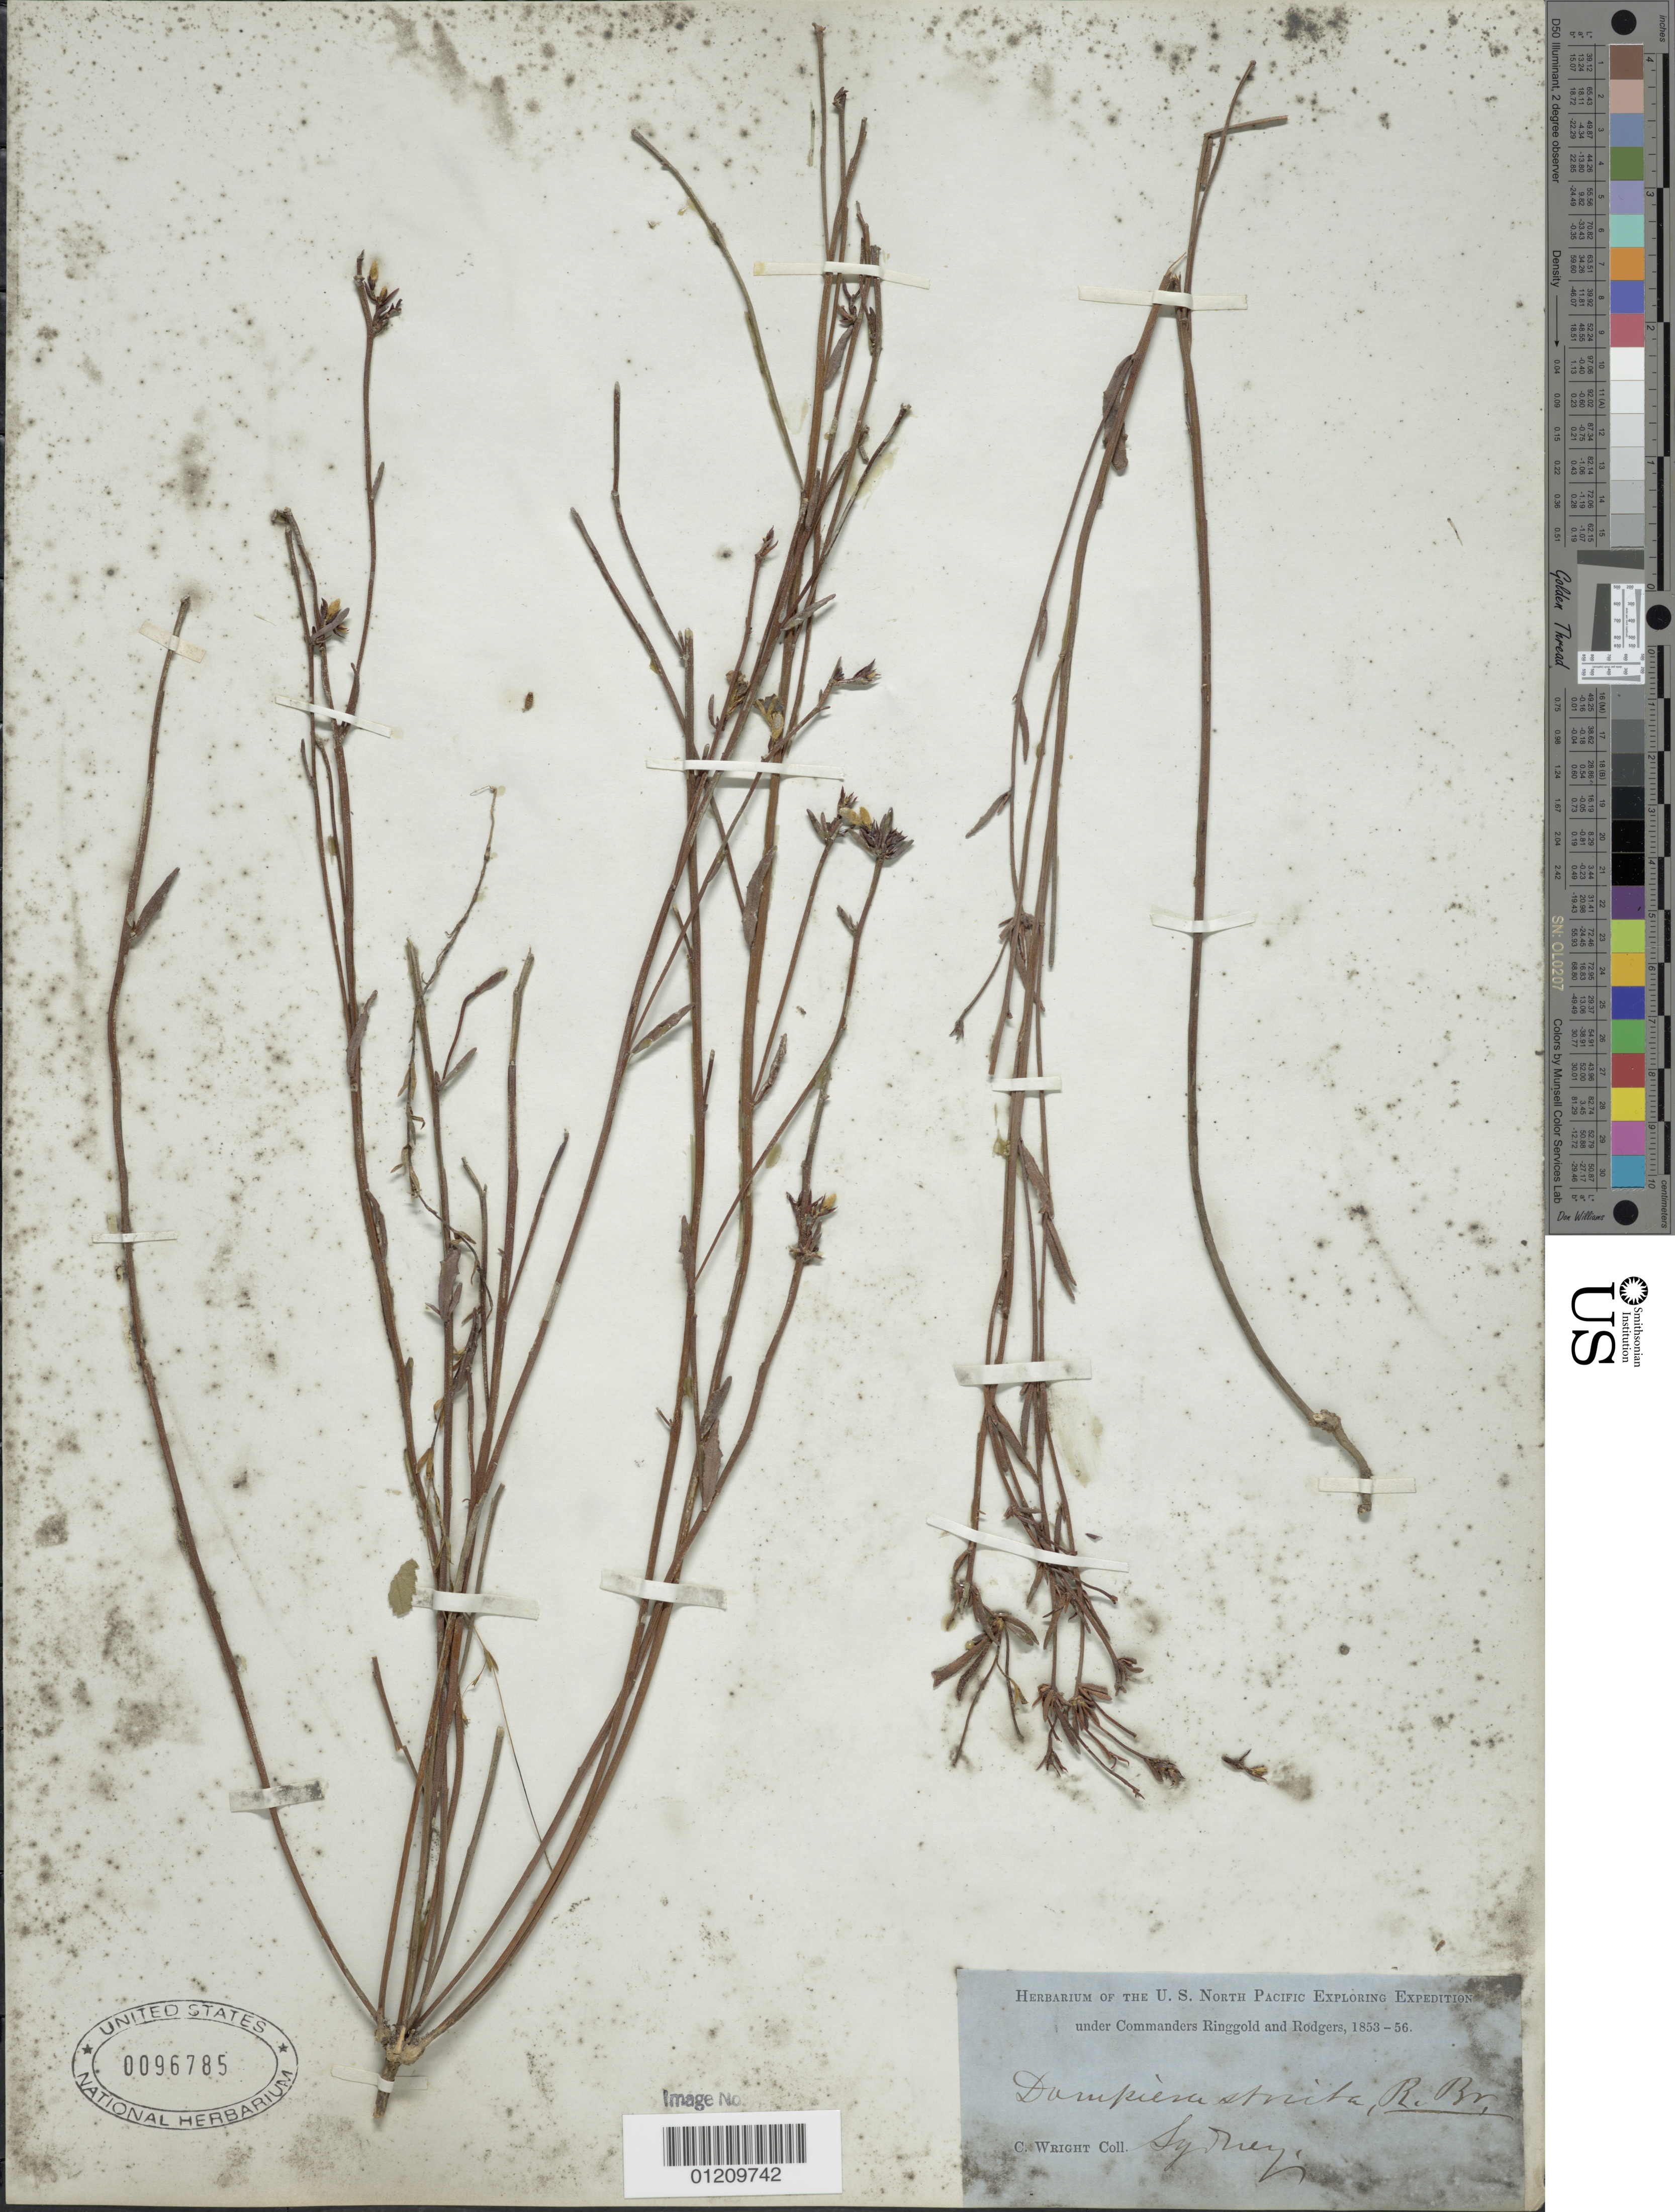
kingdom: Plantae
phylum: Tracheophyta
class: Magnoliopsida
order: Asterales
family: Goodeniaceae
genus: Dampiera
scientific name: Dampiera stricta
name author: (Sm.) R. Br.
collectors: C. Wright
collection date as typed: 1853 to -- -- 1856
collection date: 1853/1856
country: Australia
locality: Sydney.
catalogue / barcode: US 96785